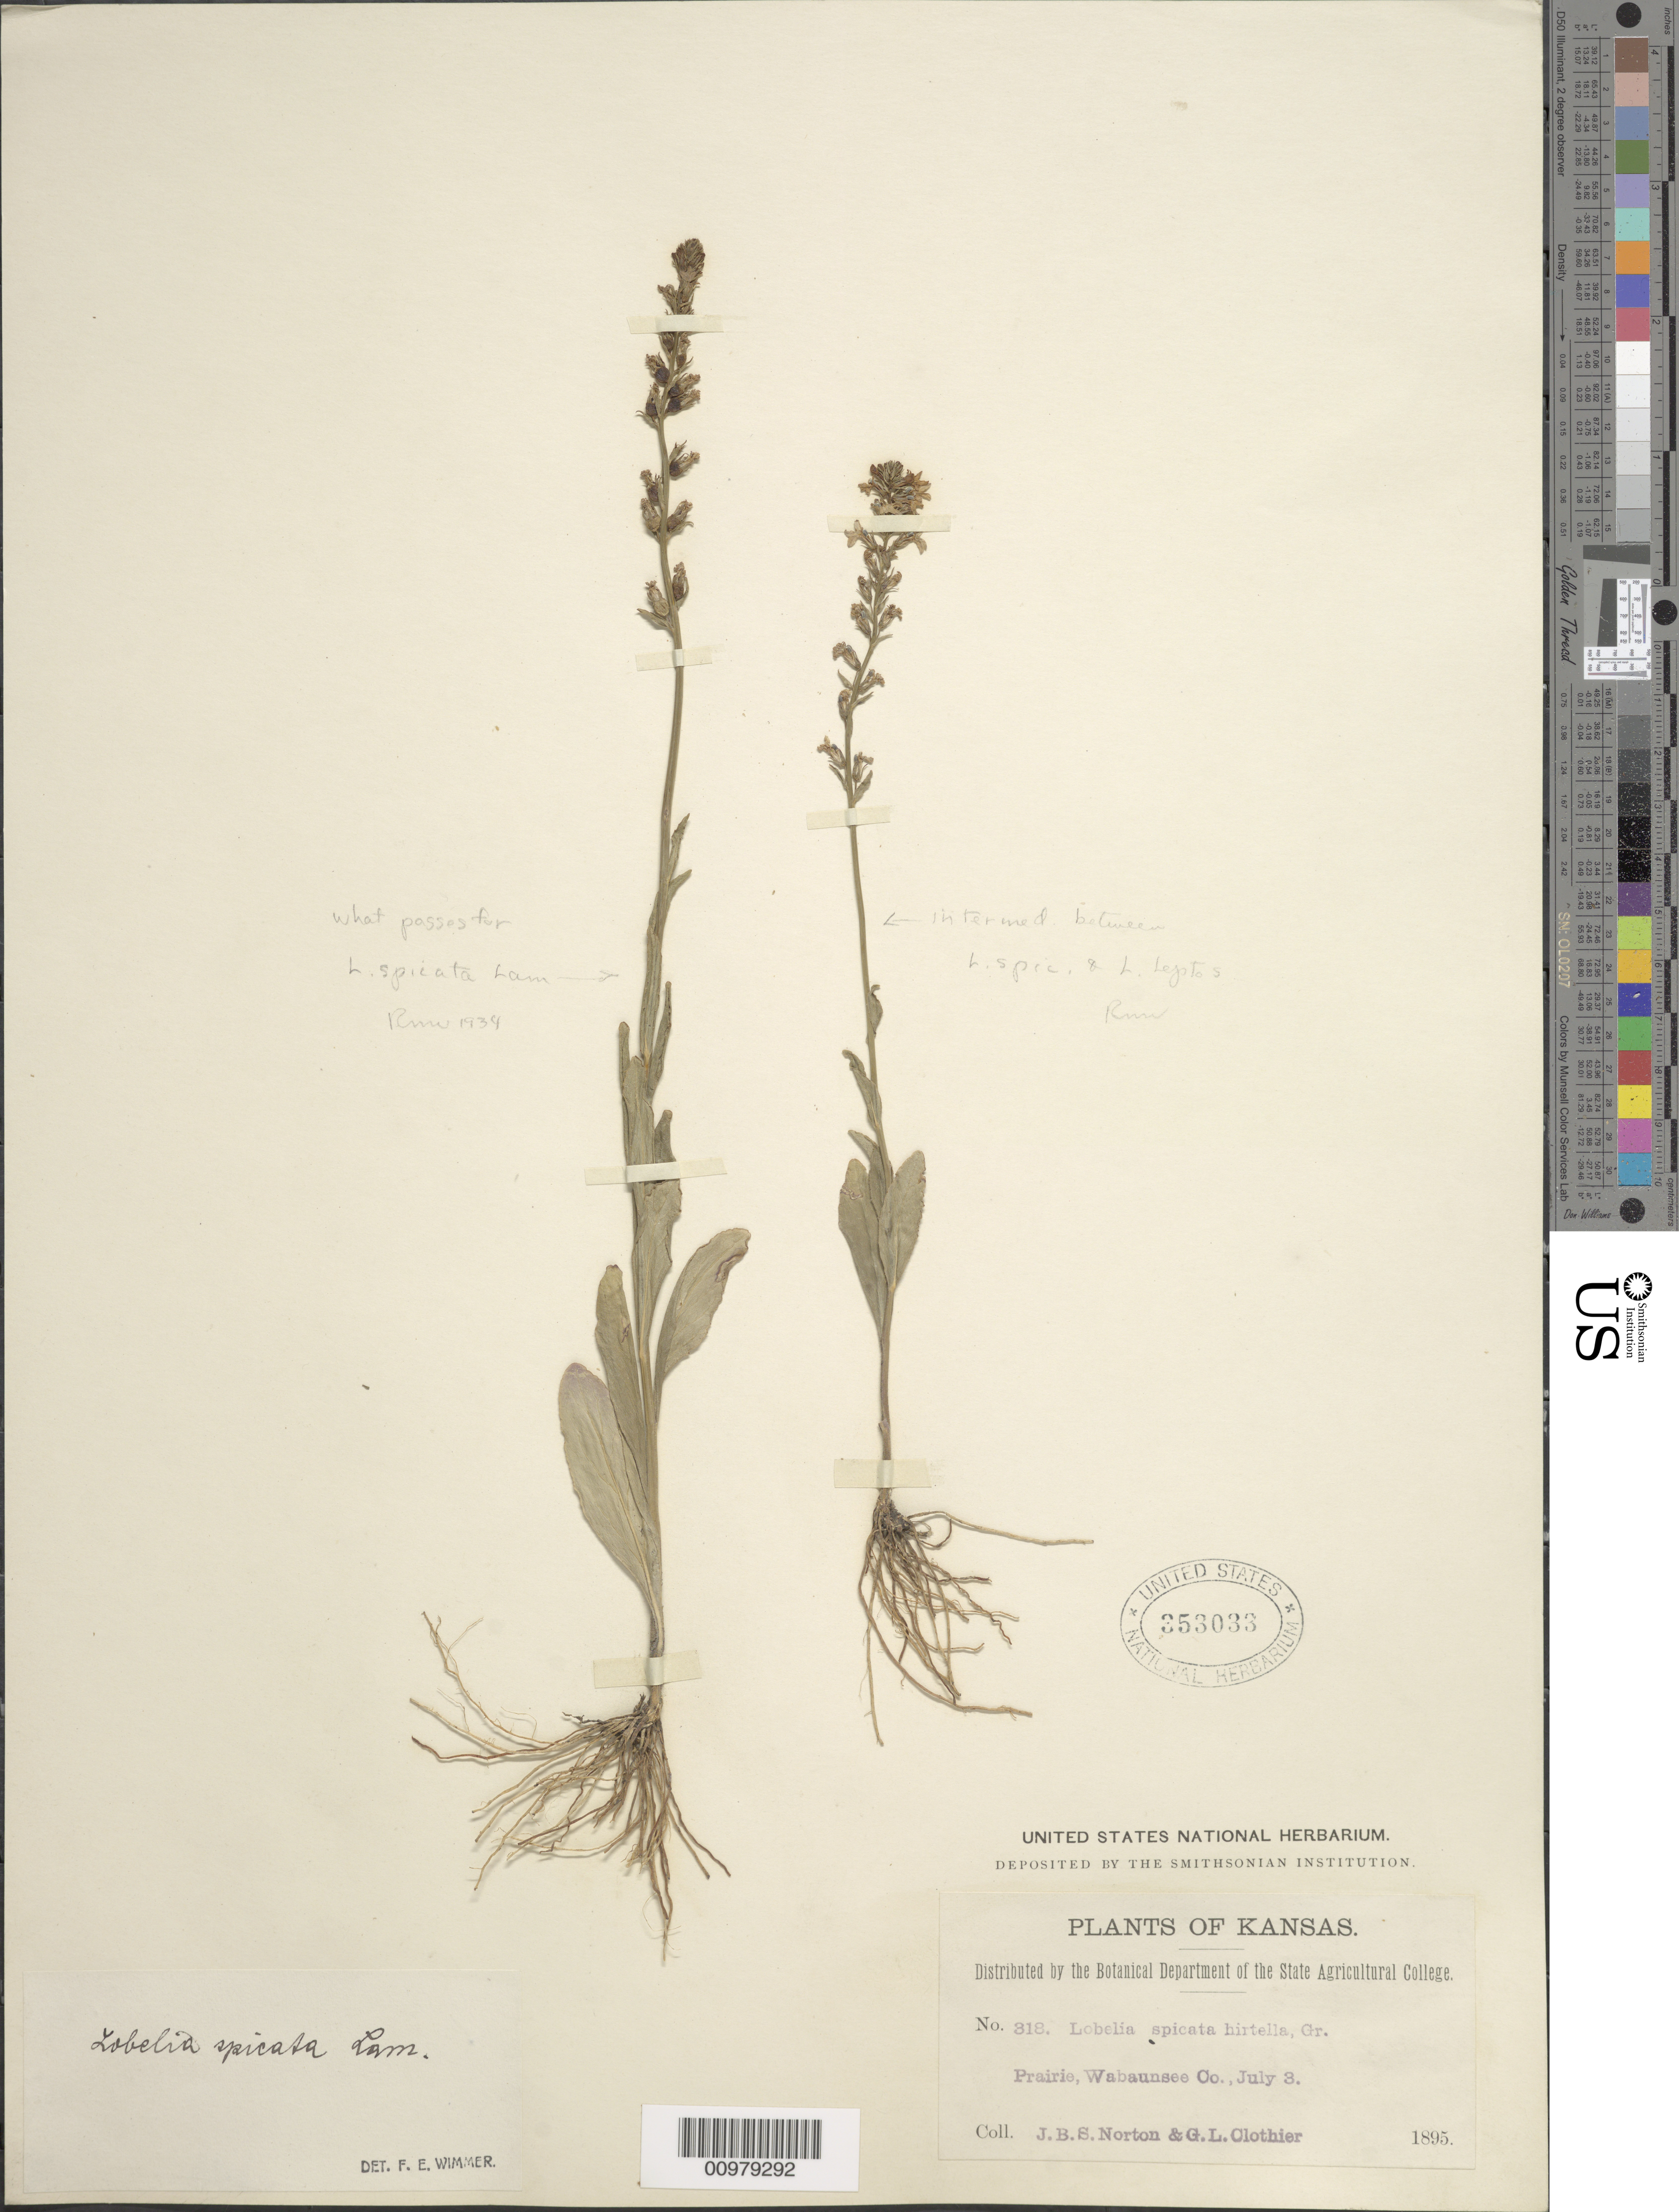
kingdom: Plantae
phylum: Tracheophyta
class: Magnoliopsida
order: Asterales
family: Campanulaceae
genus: Lobelia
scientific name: Lobelia spicata var. hirtella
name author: A. Gray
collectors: J. Norton & G. Clothier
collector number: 318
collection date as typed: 03 Jul 1895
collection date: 1895-07-03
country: United States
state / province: Kansas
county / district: Wabaunsee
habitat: prairie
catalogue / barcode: US 353033